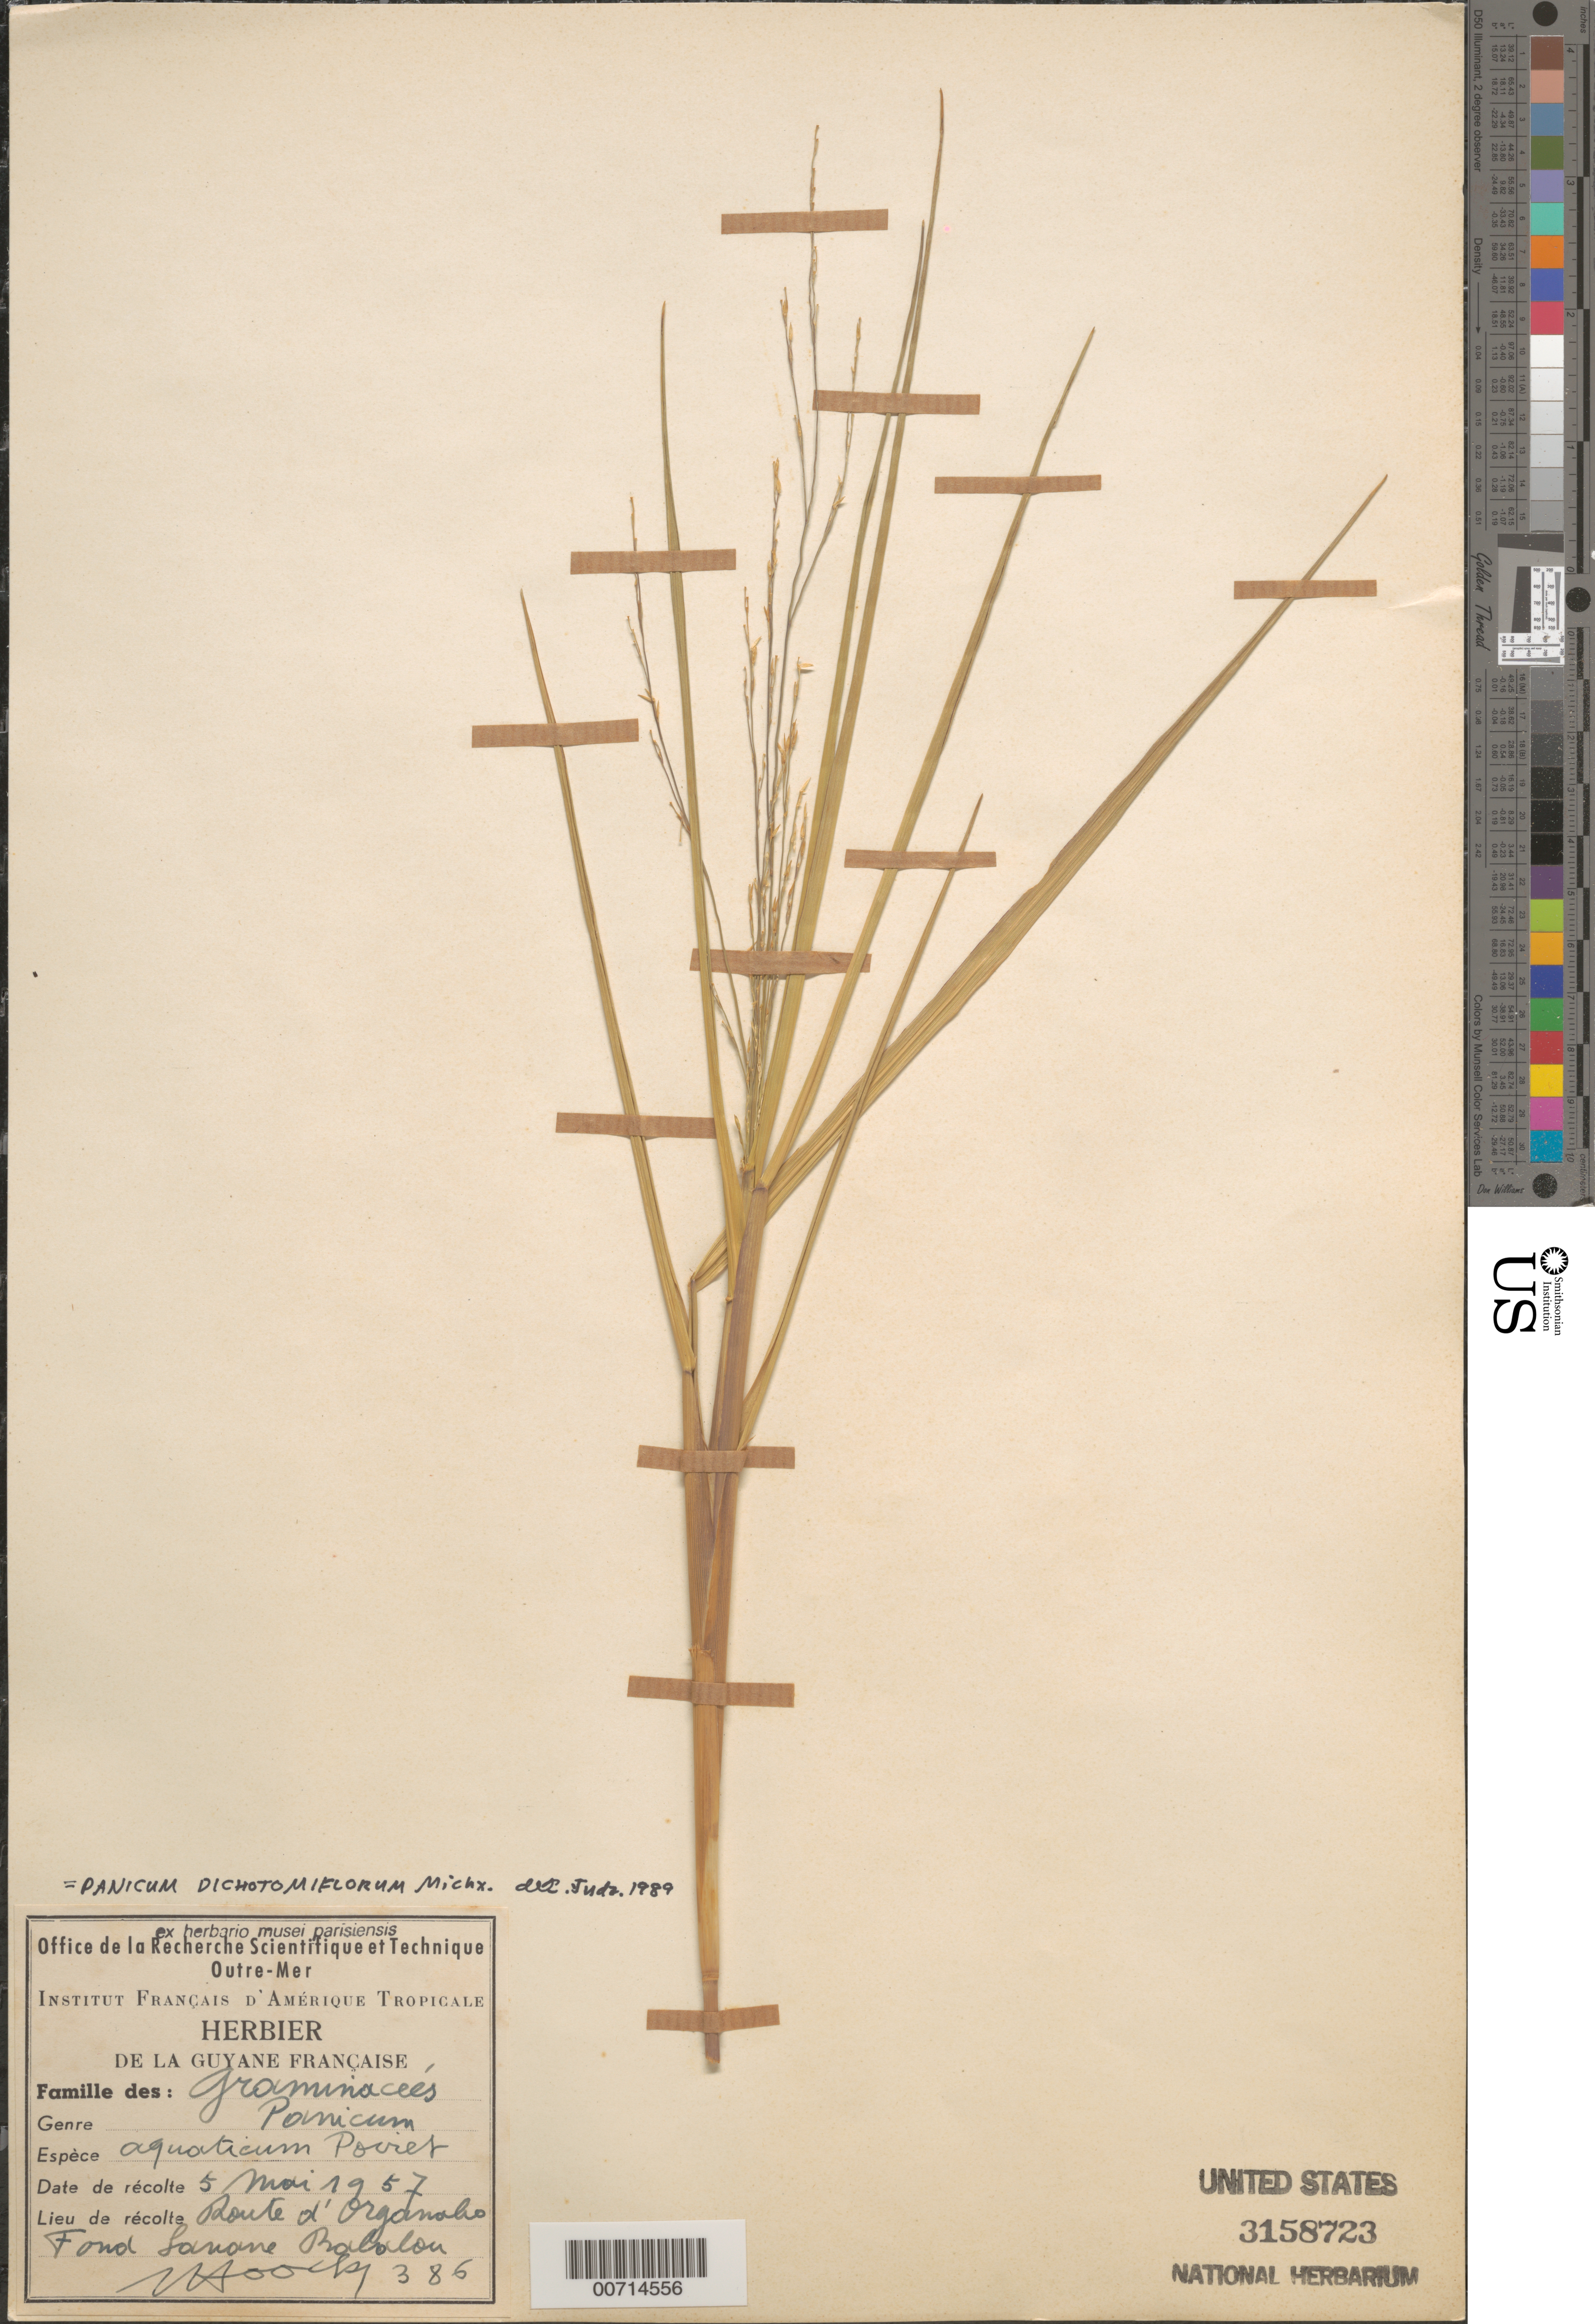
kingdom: Plantae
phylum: Tracheophyta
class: Liliopsida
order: Poales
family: Poaceae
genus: Panicum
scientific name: Panicum dichotomiflorum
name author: Michx.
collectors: J. Hoock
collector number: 386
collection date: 1957-05-05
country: French Guiana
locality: Route d'Organabo. Fond Savane Balalou.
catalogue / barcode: US 3158723